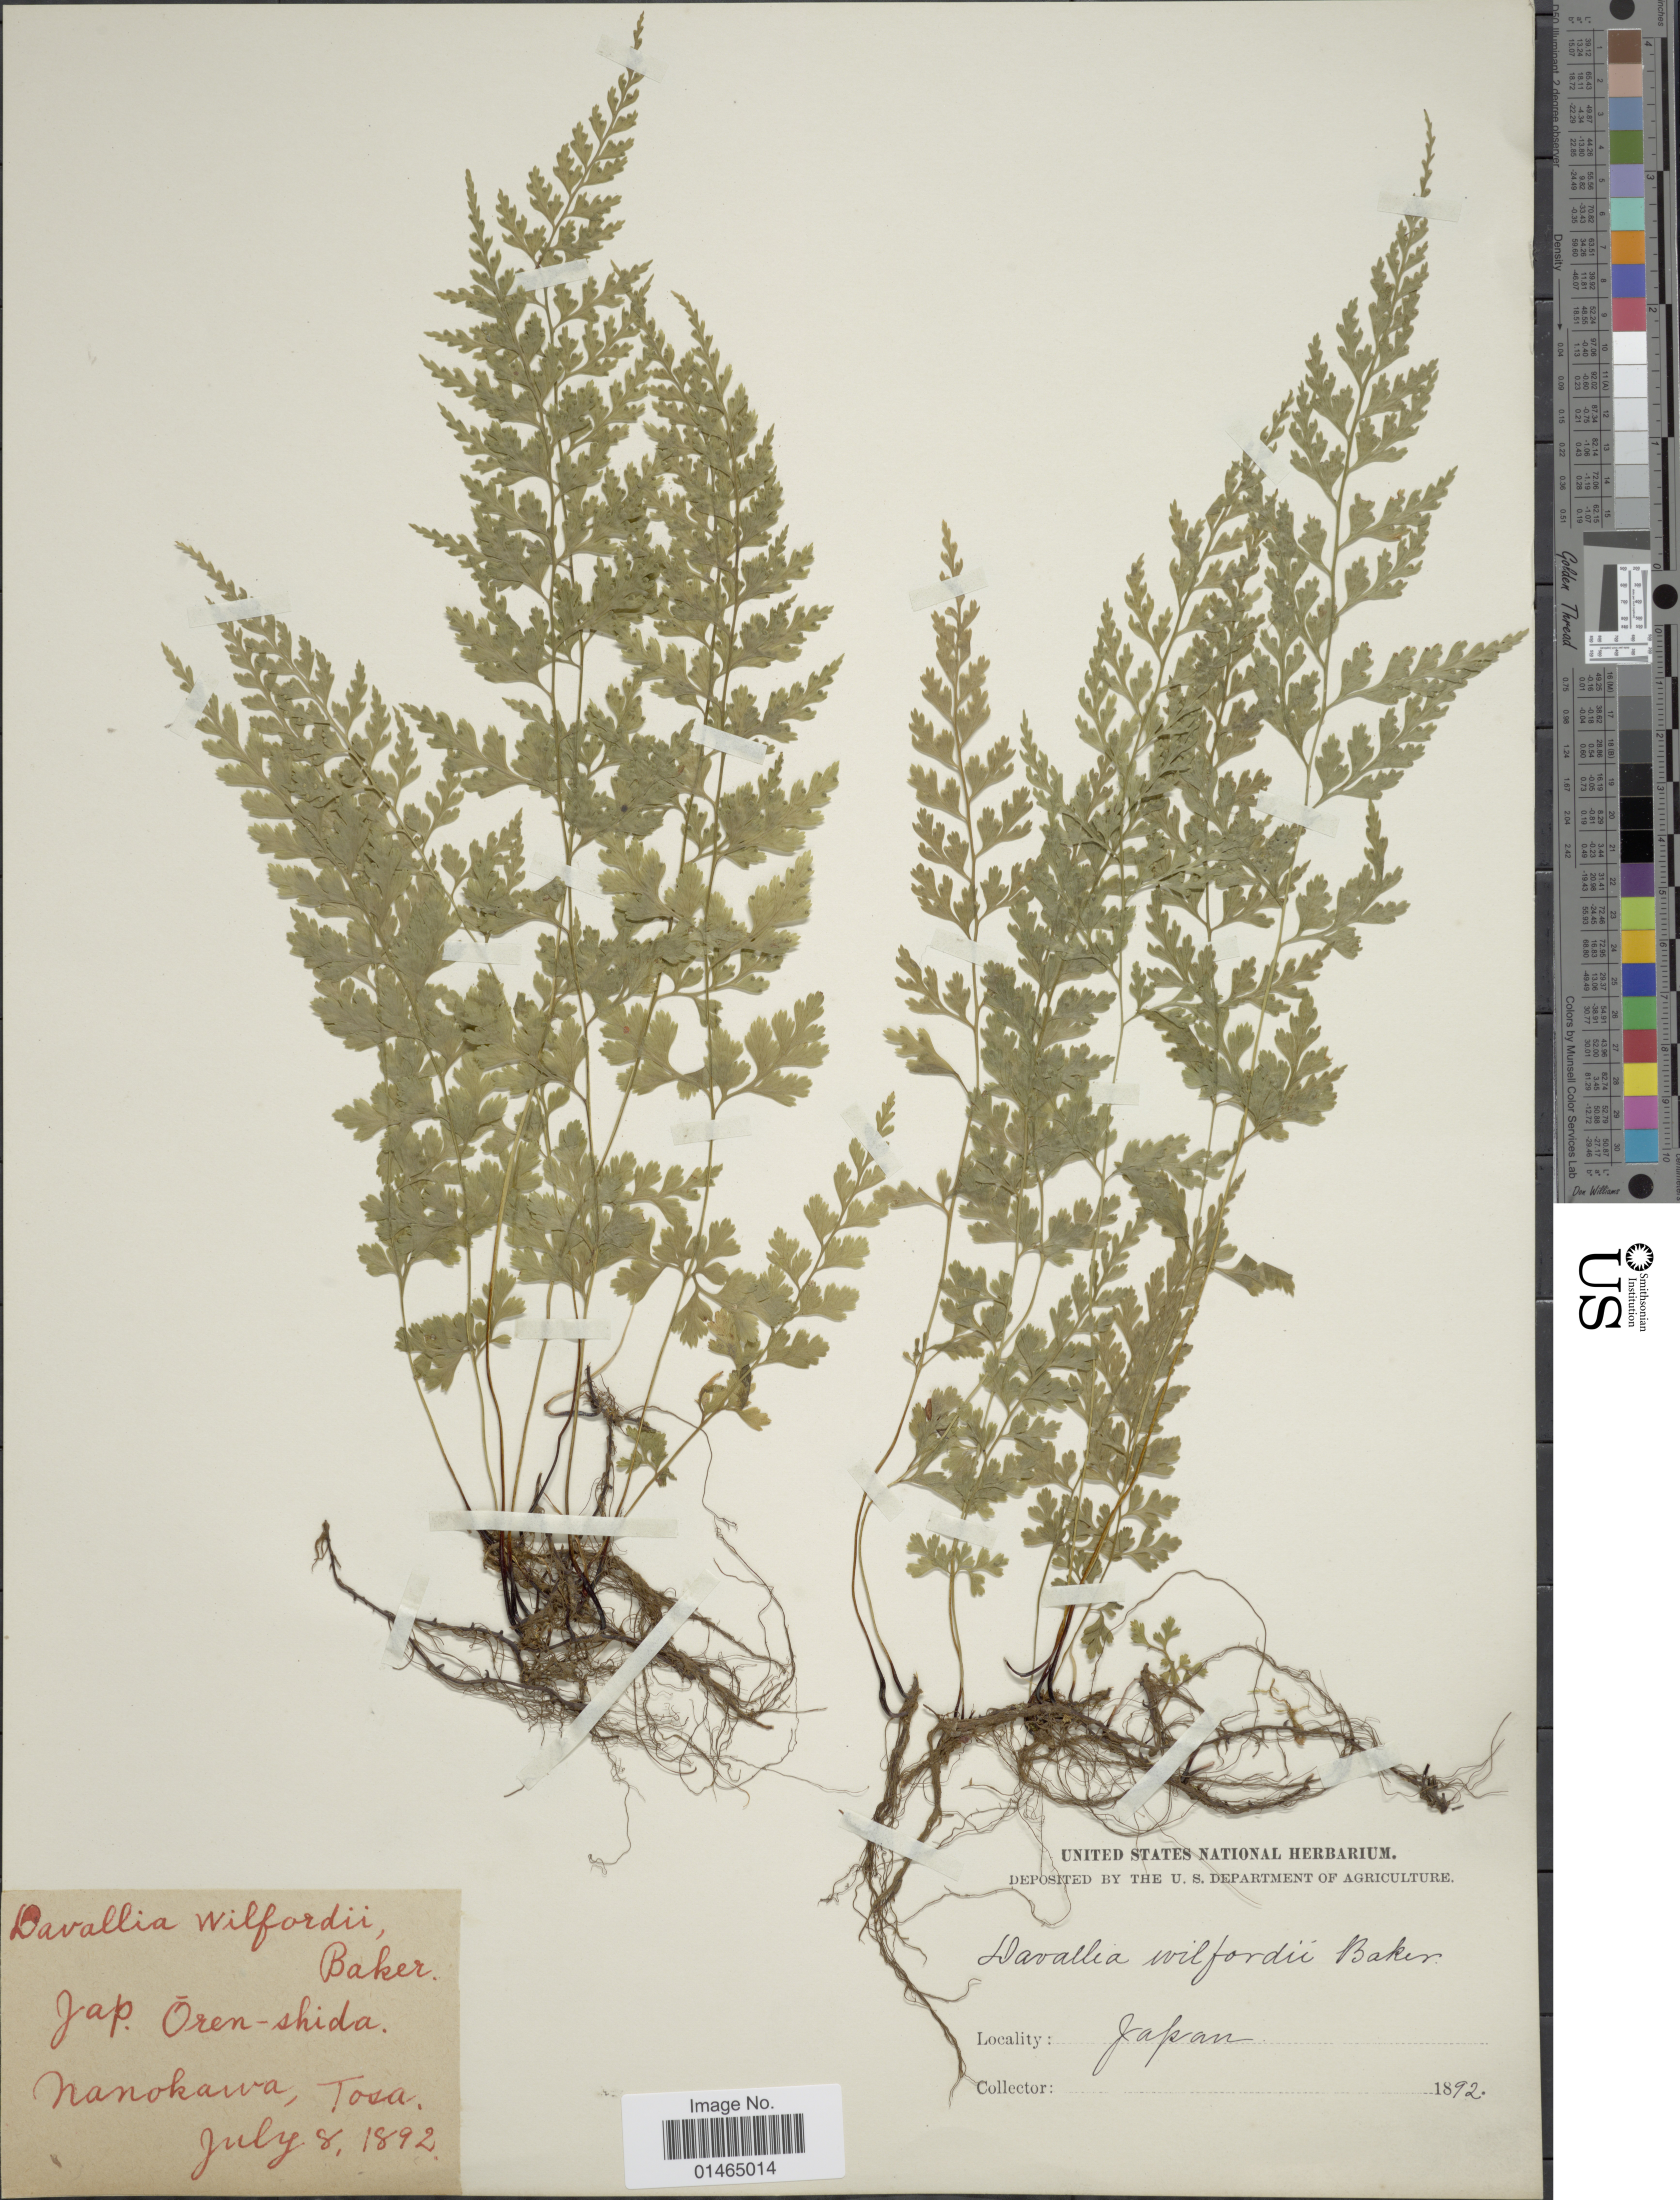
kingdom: Plantae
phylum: Tracheophyta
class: Polypodiopsida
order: Polypodiales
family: Dennstaedtiaceae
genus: Dennstaedtia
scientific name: Dennstaedtia wilfordii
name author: (T. Moore) Christ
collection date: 1892-07-08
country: Japan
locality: Nanokawa, Tosa